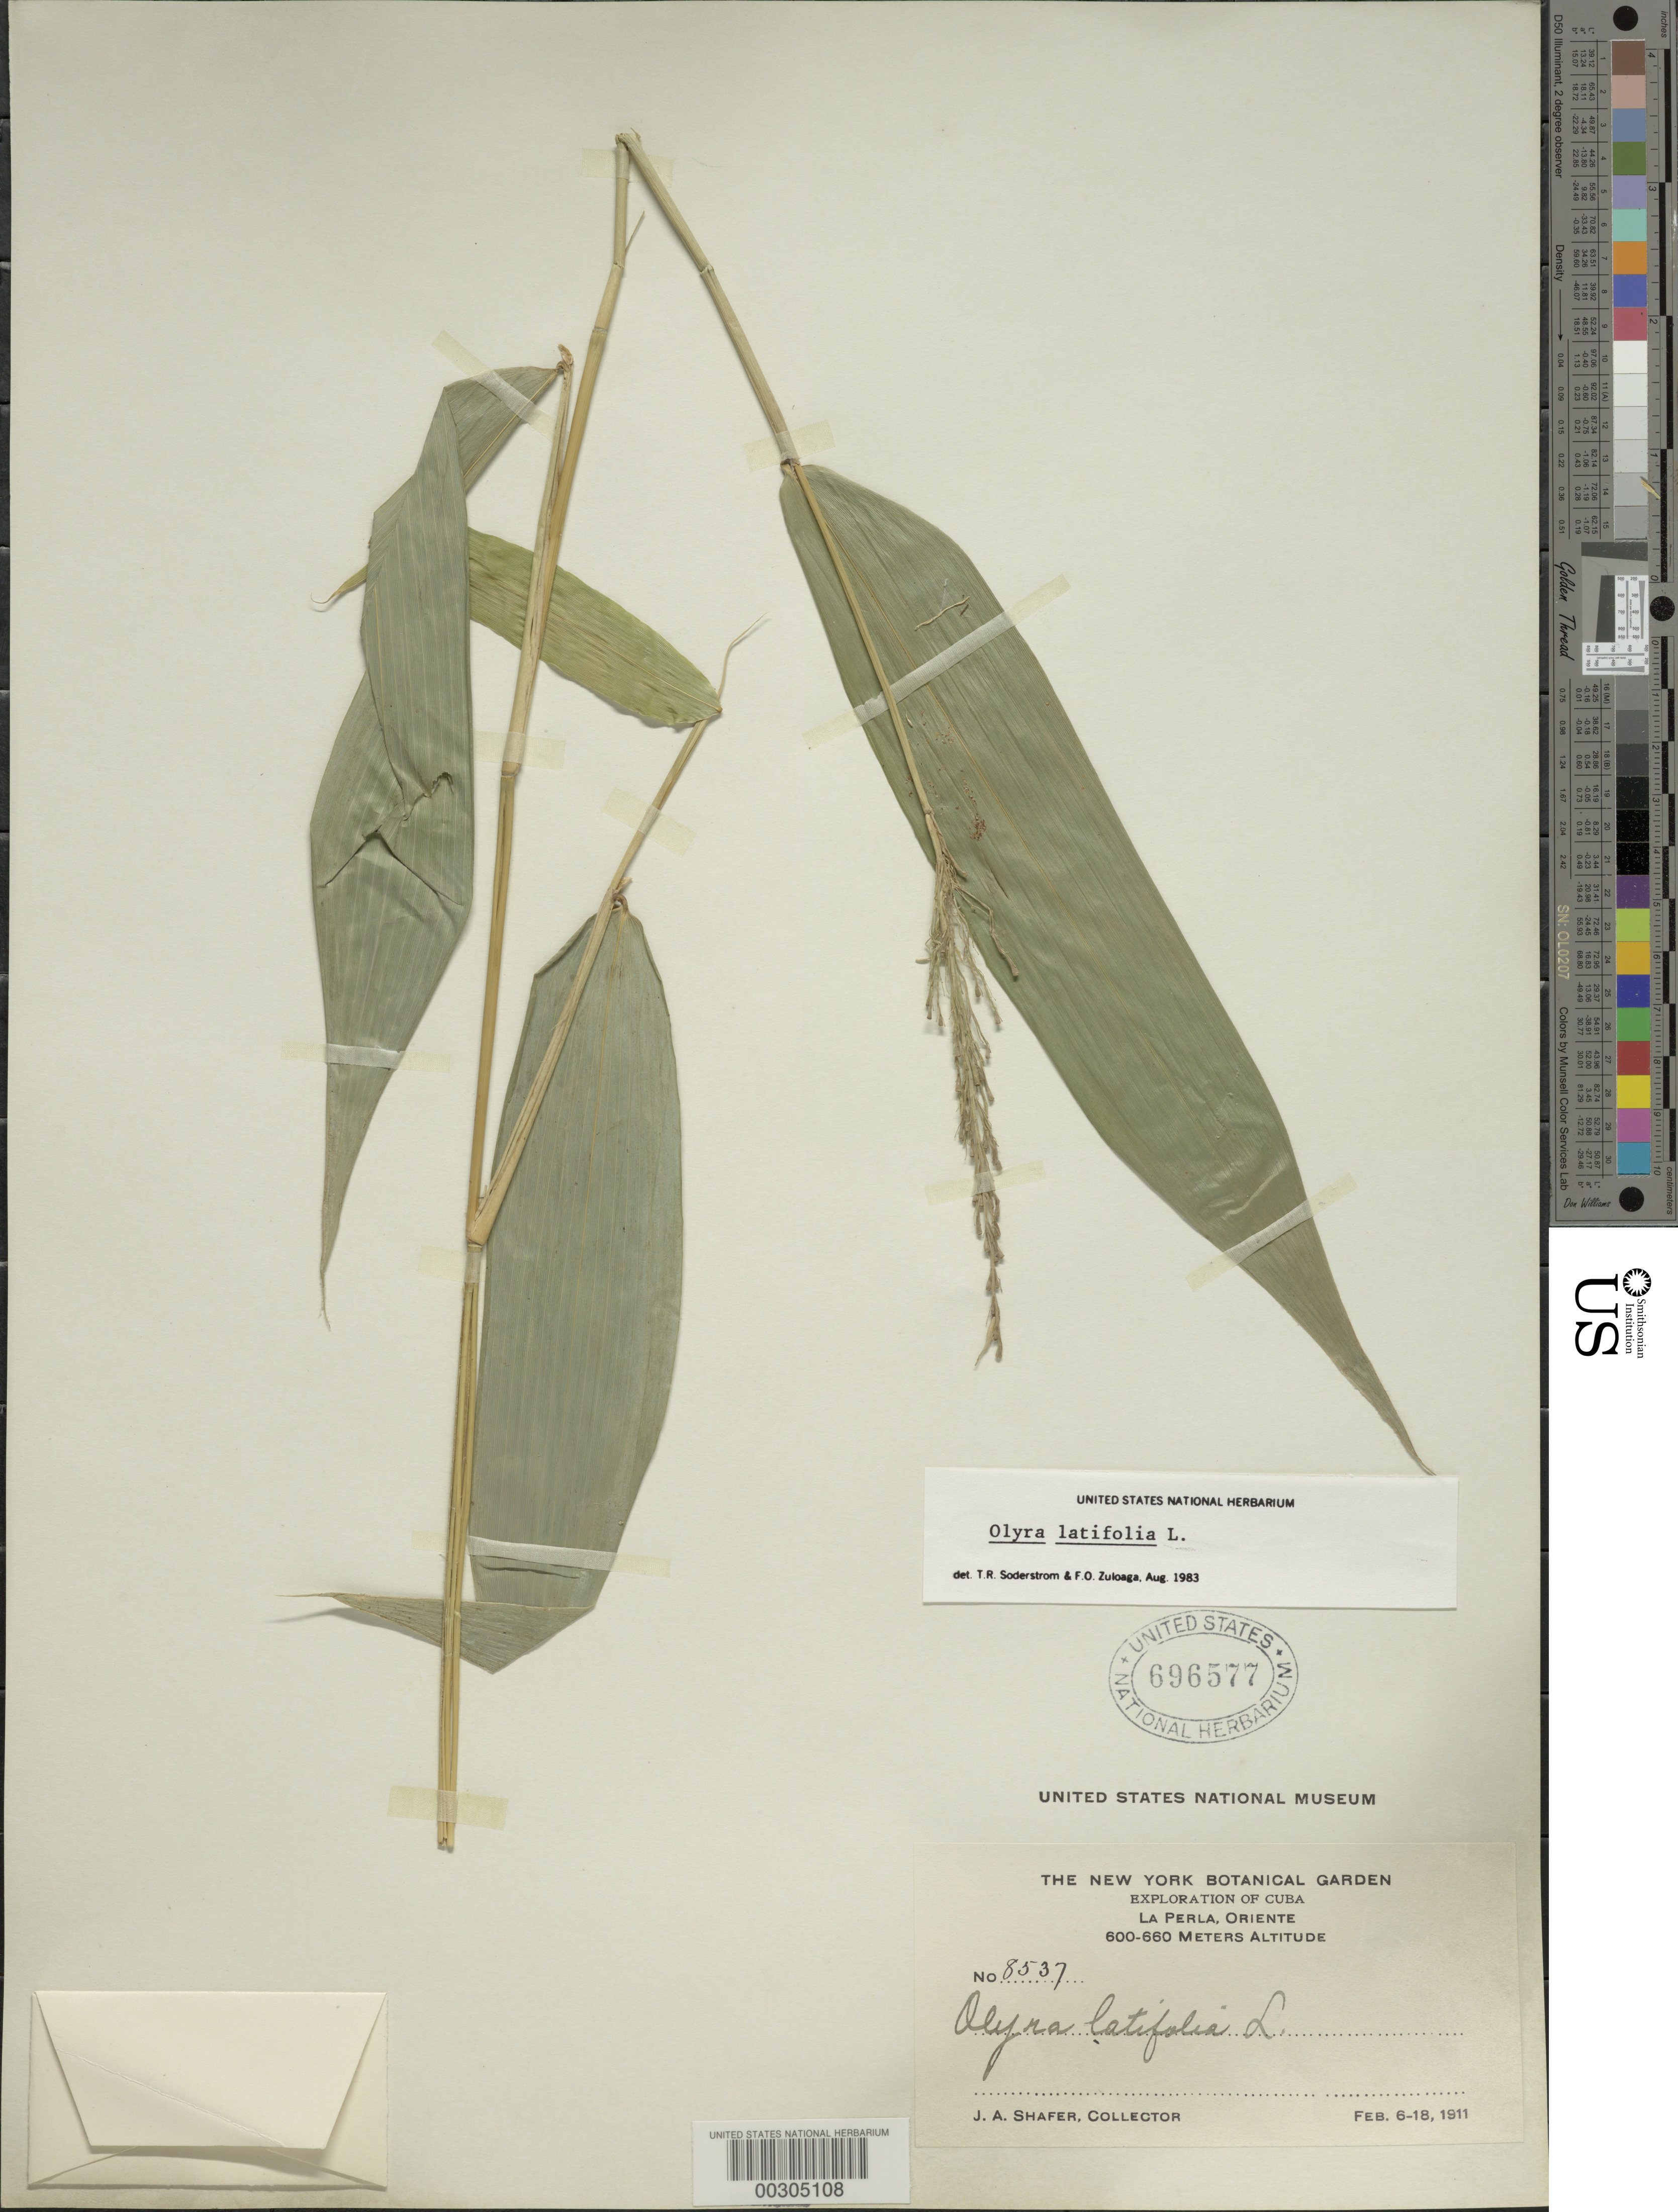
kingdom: Plantae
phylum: Tracheophyta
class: Liliopsida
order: Poales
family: Poaceae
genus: Olyra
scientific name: Olyra latifolia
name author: L.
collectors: J. A. Shafer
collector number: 8537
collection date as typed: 06 Feb 1911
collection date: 1911-02-06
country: Cuba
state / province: Oriente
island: Greater Antilles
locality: La perla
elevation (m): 600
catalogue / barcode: US 696577